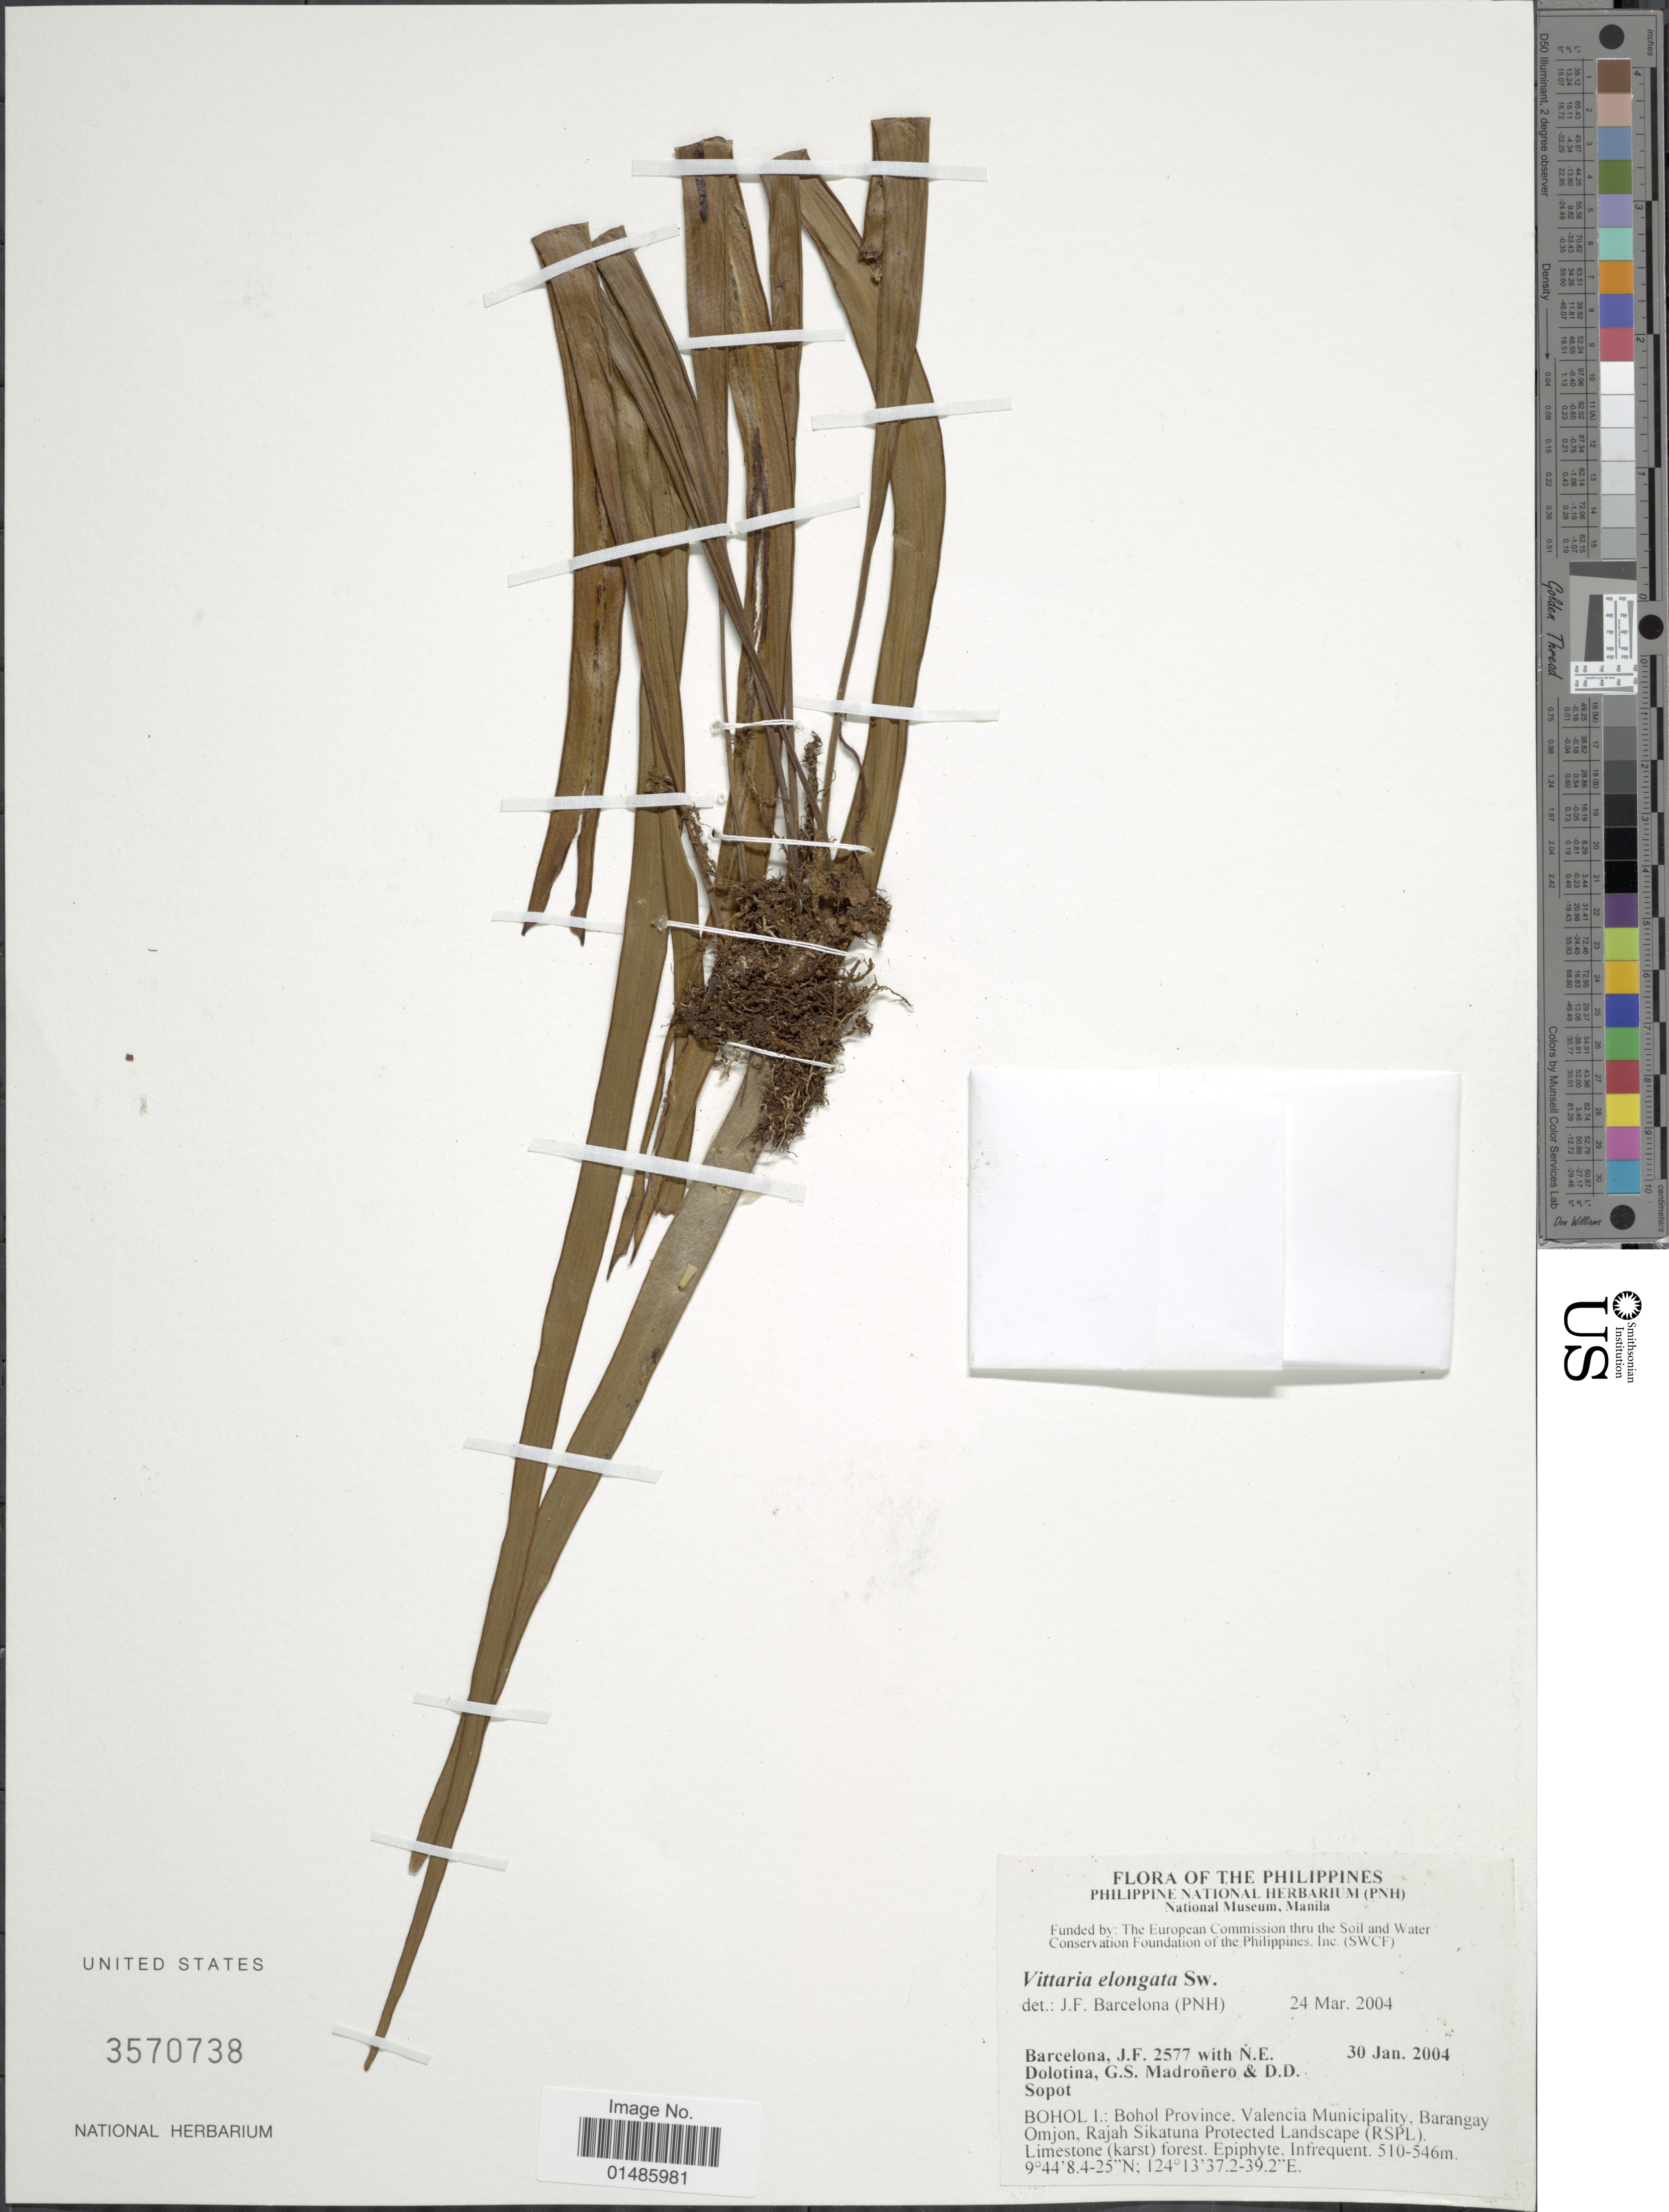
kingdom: Plantae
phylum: Tracheophyta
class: Polypodiopsida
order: Polypodiales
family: Pteridaceae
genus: Haplopteris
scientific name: Haplopteris elongata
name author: (Sw.) Crane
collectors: J. F. Barcelona, N. Dolotina, G. Madroñero & D. Sopot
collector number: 2577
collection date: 2004-01-30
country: Philippines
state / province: Central Visayas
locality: Bohol I.: Bohol Province, Valencia Municipality, Barangay Omjon, Rajah Sikatuna Protected Landscape (RSPL).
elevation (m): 510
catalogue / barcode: US 3570738